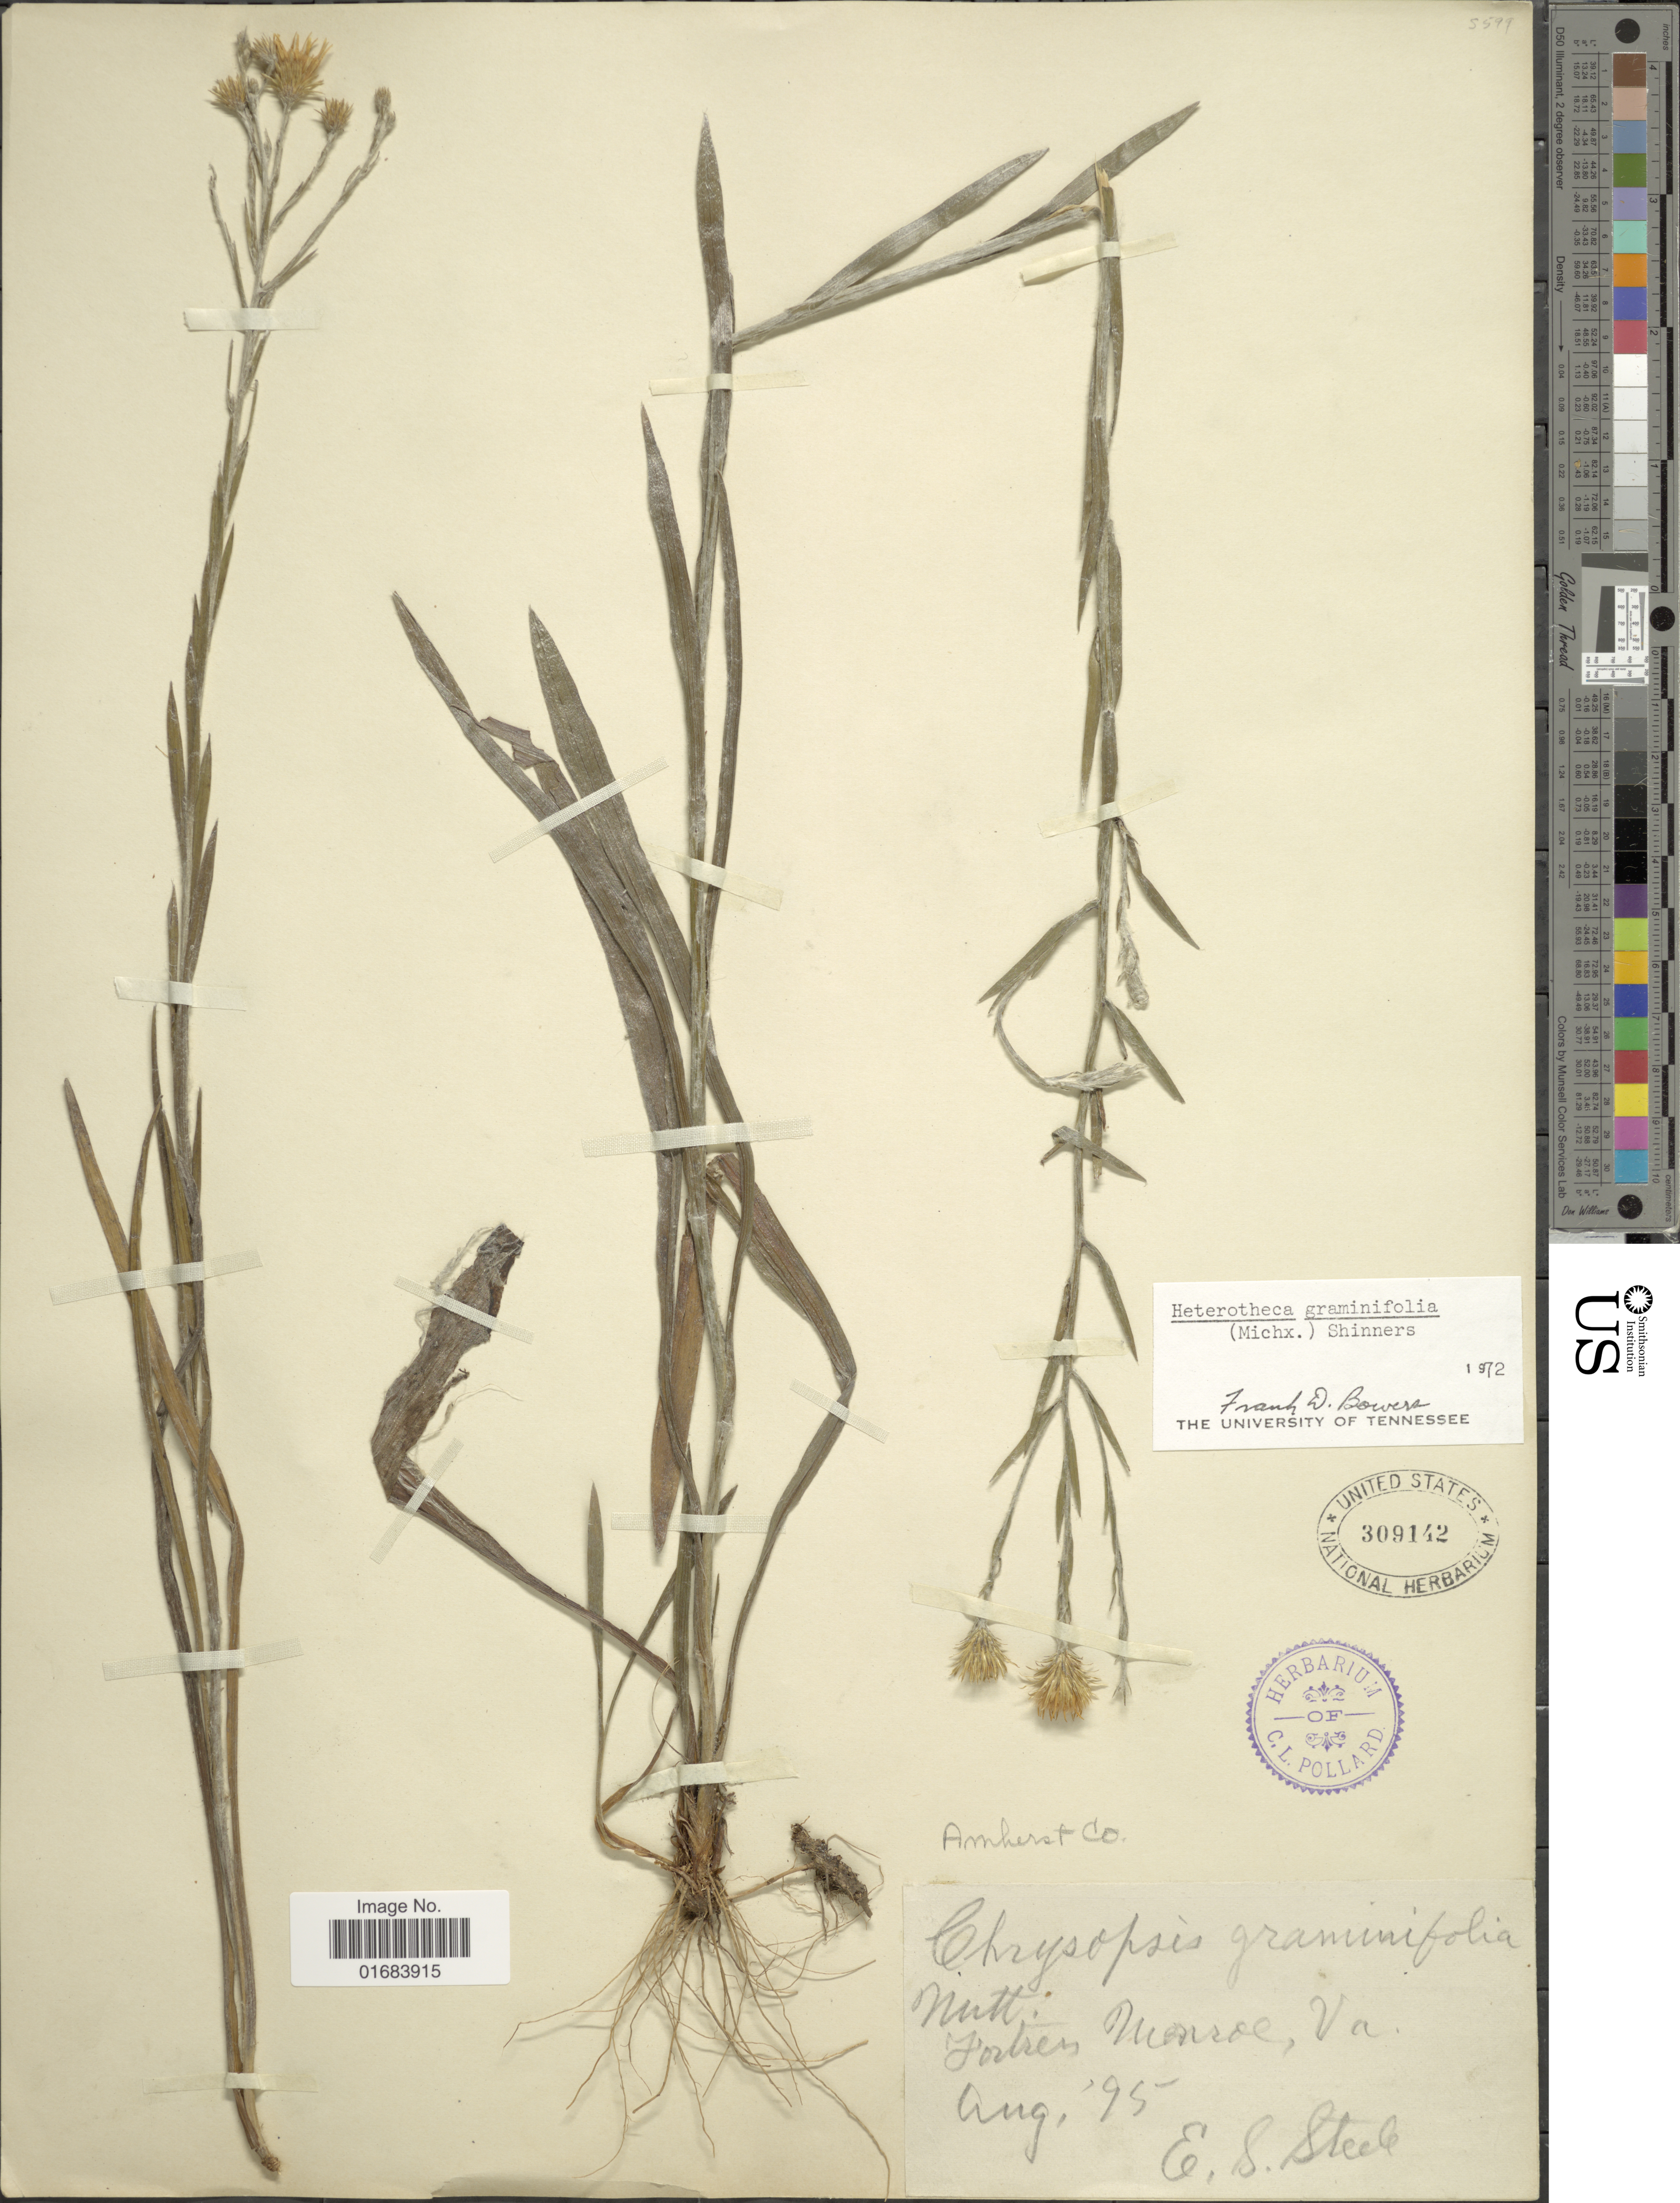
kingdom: Plantae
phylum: Tracheophyta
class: Magnoliopsida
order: Asterales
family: Asteraceae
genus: Pityopsis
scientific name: Pityopsis graminifolia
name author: (Michx.) Nutt.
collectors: E. Steele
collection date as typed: Transcribed d/m/y: /8/95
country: United States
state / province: Virginia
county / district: City of Hampton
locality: Fottress Monroe.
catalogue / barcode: US 309142